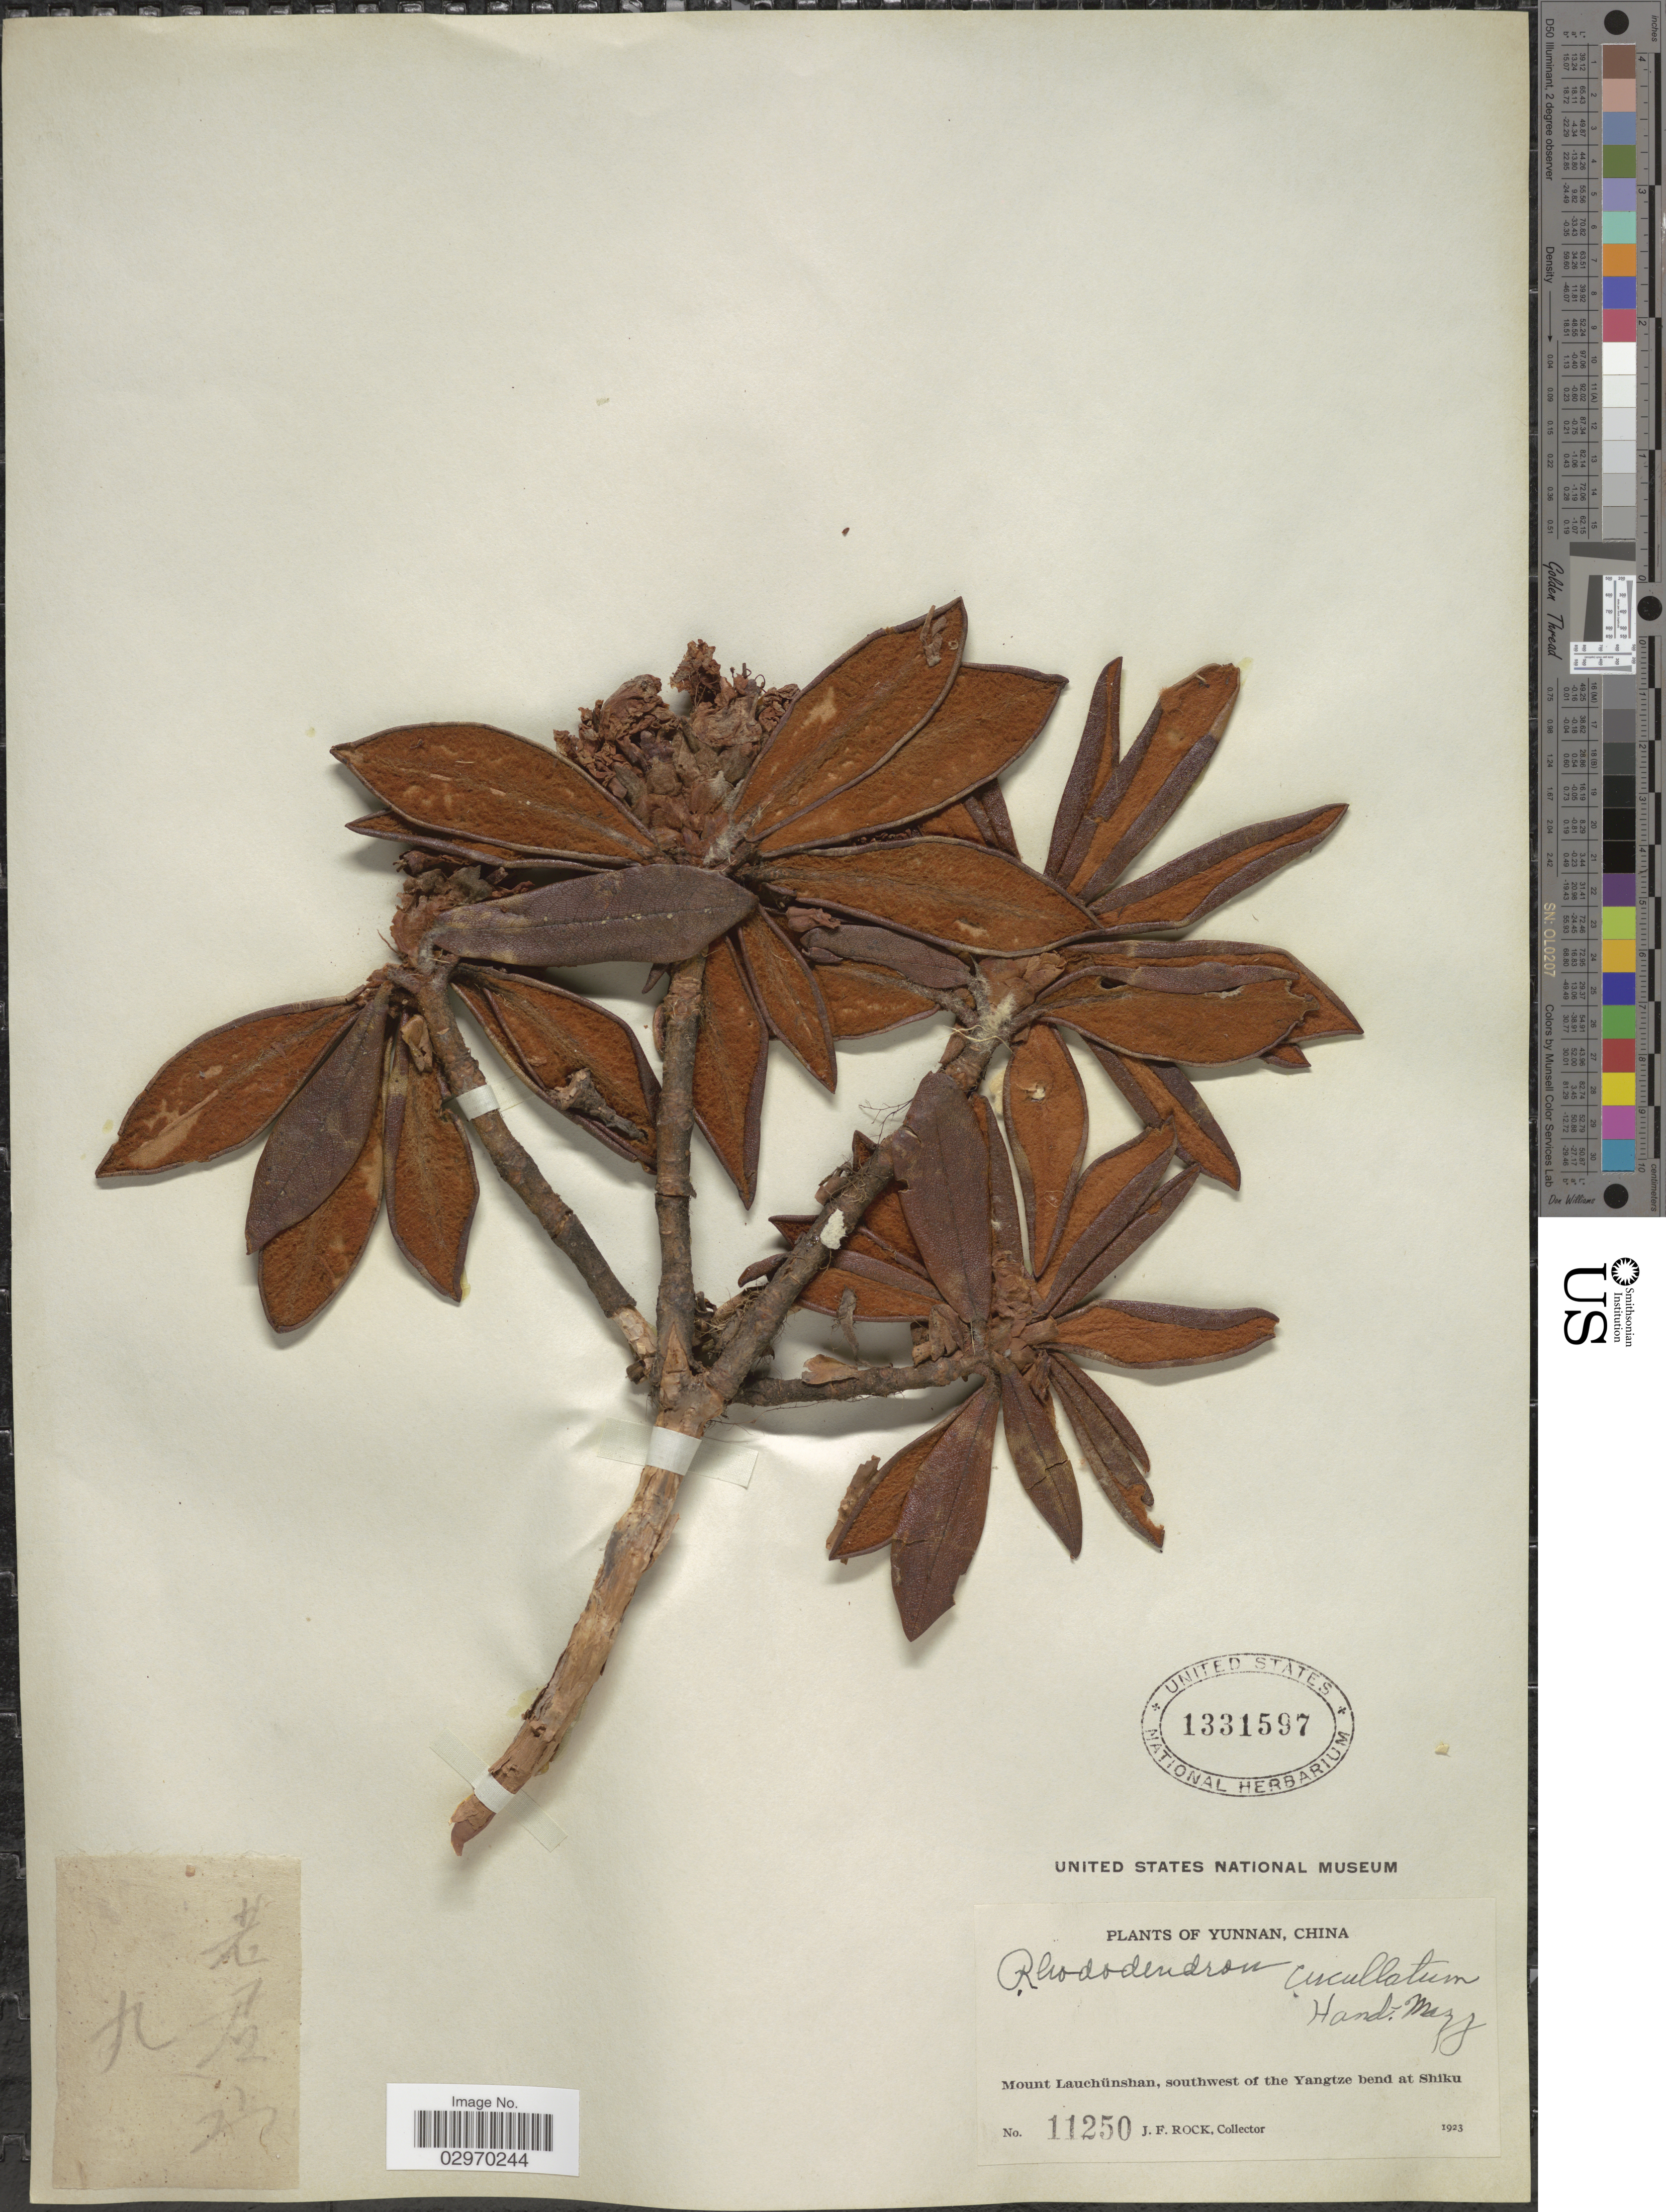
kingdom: Plantae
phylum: Tracheophyta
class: Magnoliopsida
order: Ericales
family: Ericaceae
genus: Rhododendron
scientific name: Rhododendron cucullatum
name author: Hand.-Mazz.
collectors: J. Rock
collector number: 11250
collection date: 1923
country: China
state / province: Yunnan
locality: Mount Lauchünshan, southwest of the Yangtze bend at Shiku.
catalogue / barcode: US 1331597